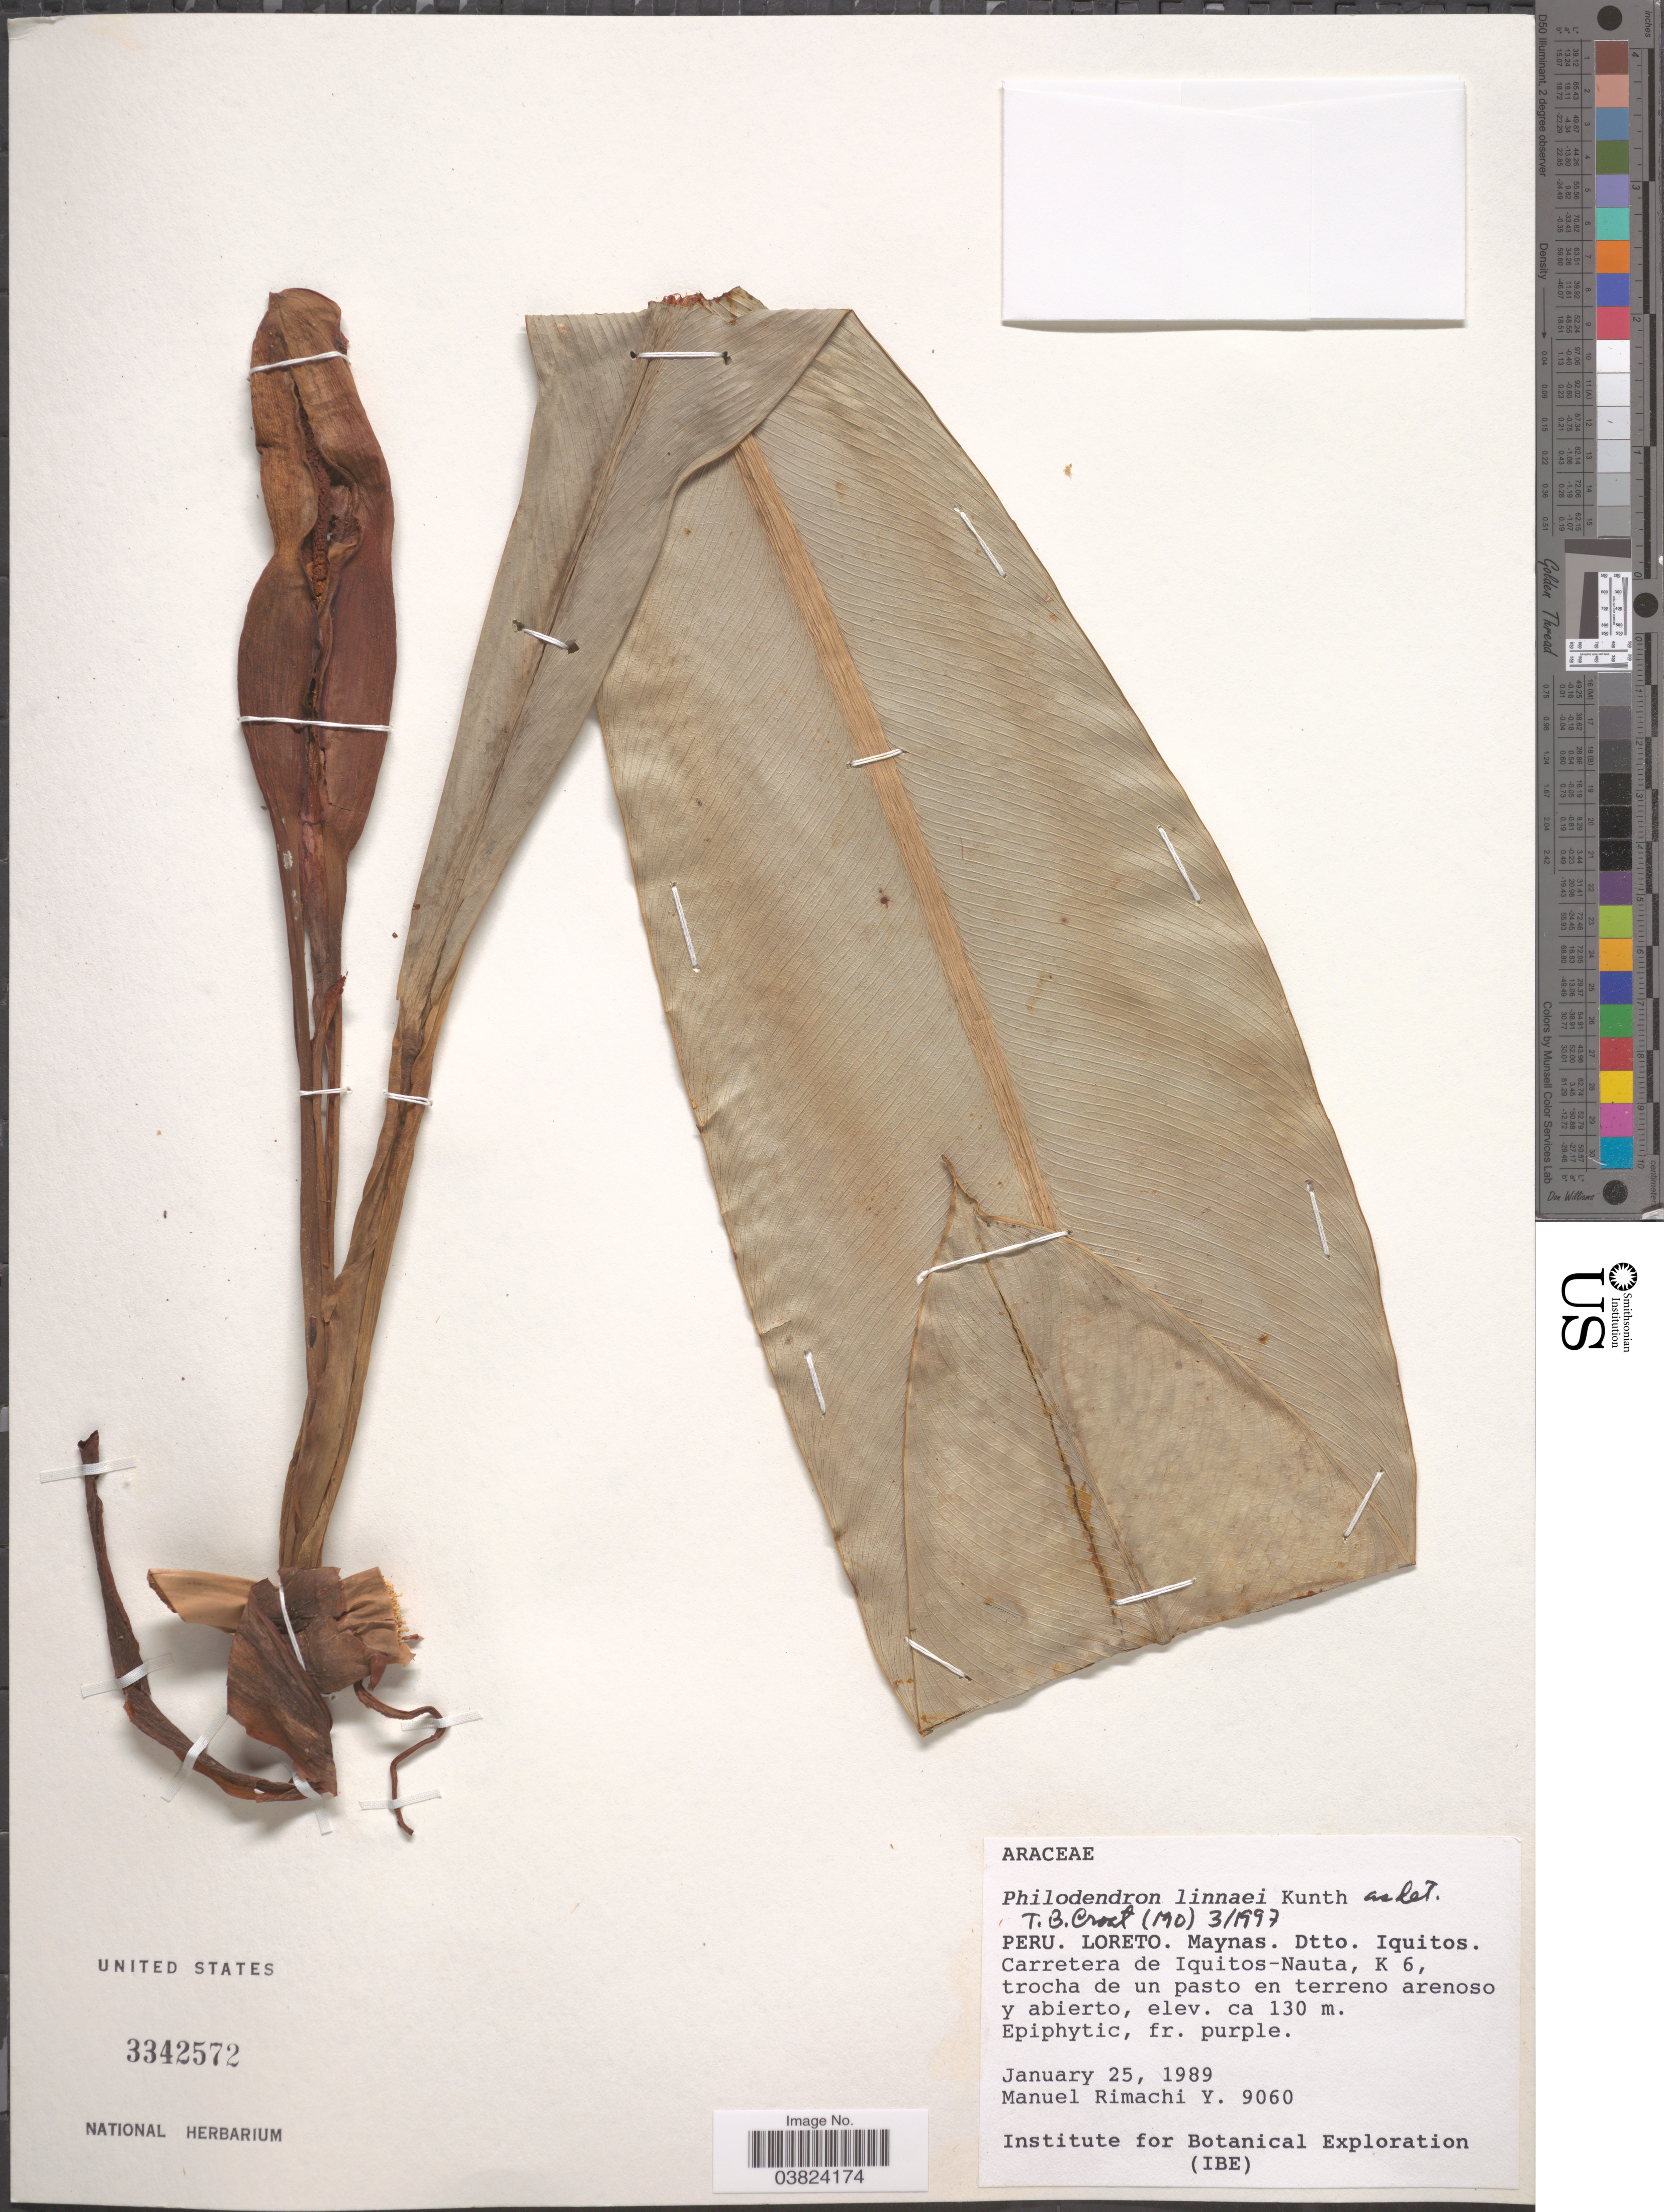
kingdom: Plantae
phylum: Tracheophyta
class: Liliopsida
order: Alismatales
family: Araceae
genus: Philodendron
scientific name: Philodendron linnaei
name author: Kunth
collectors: M. Rimachi Y.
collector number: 9060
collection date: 1989-01-25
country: Peru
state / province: Loreto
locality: Maynas. Dtto. Iquitos. Carretera de Iquitos-Nauta, K 6, trocha de un pasto en terreno arenoso y abierto.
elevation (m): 130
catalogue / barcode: US 3342572